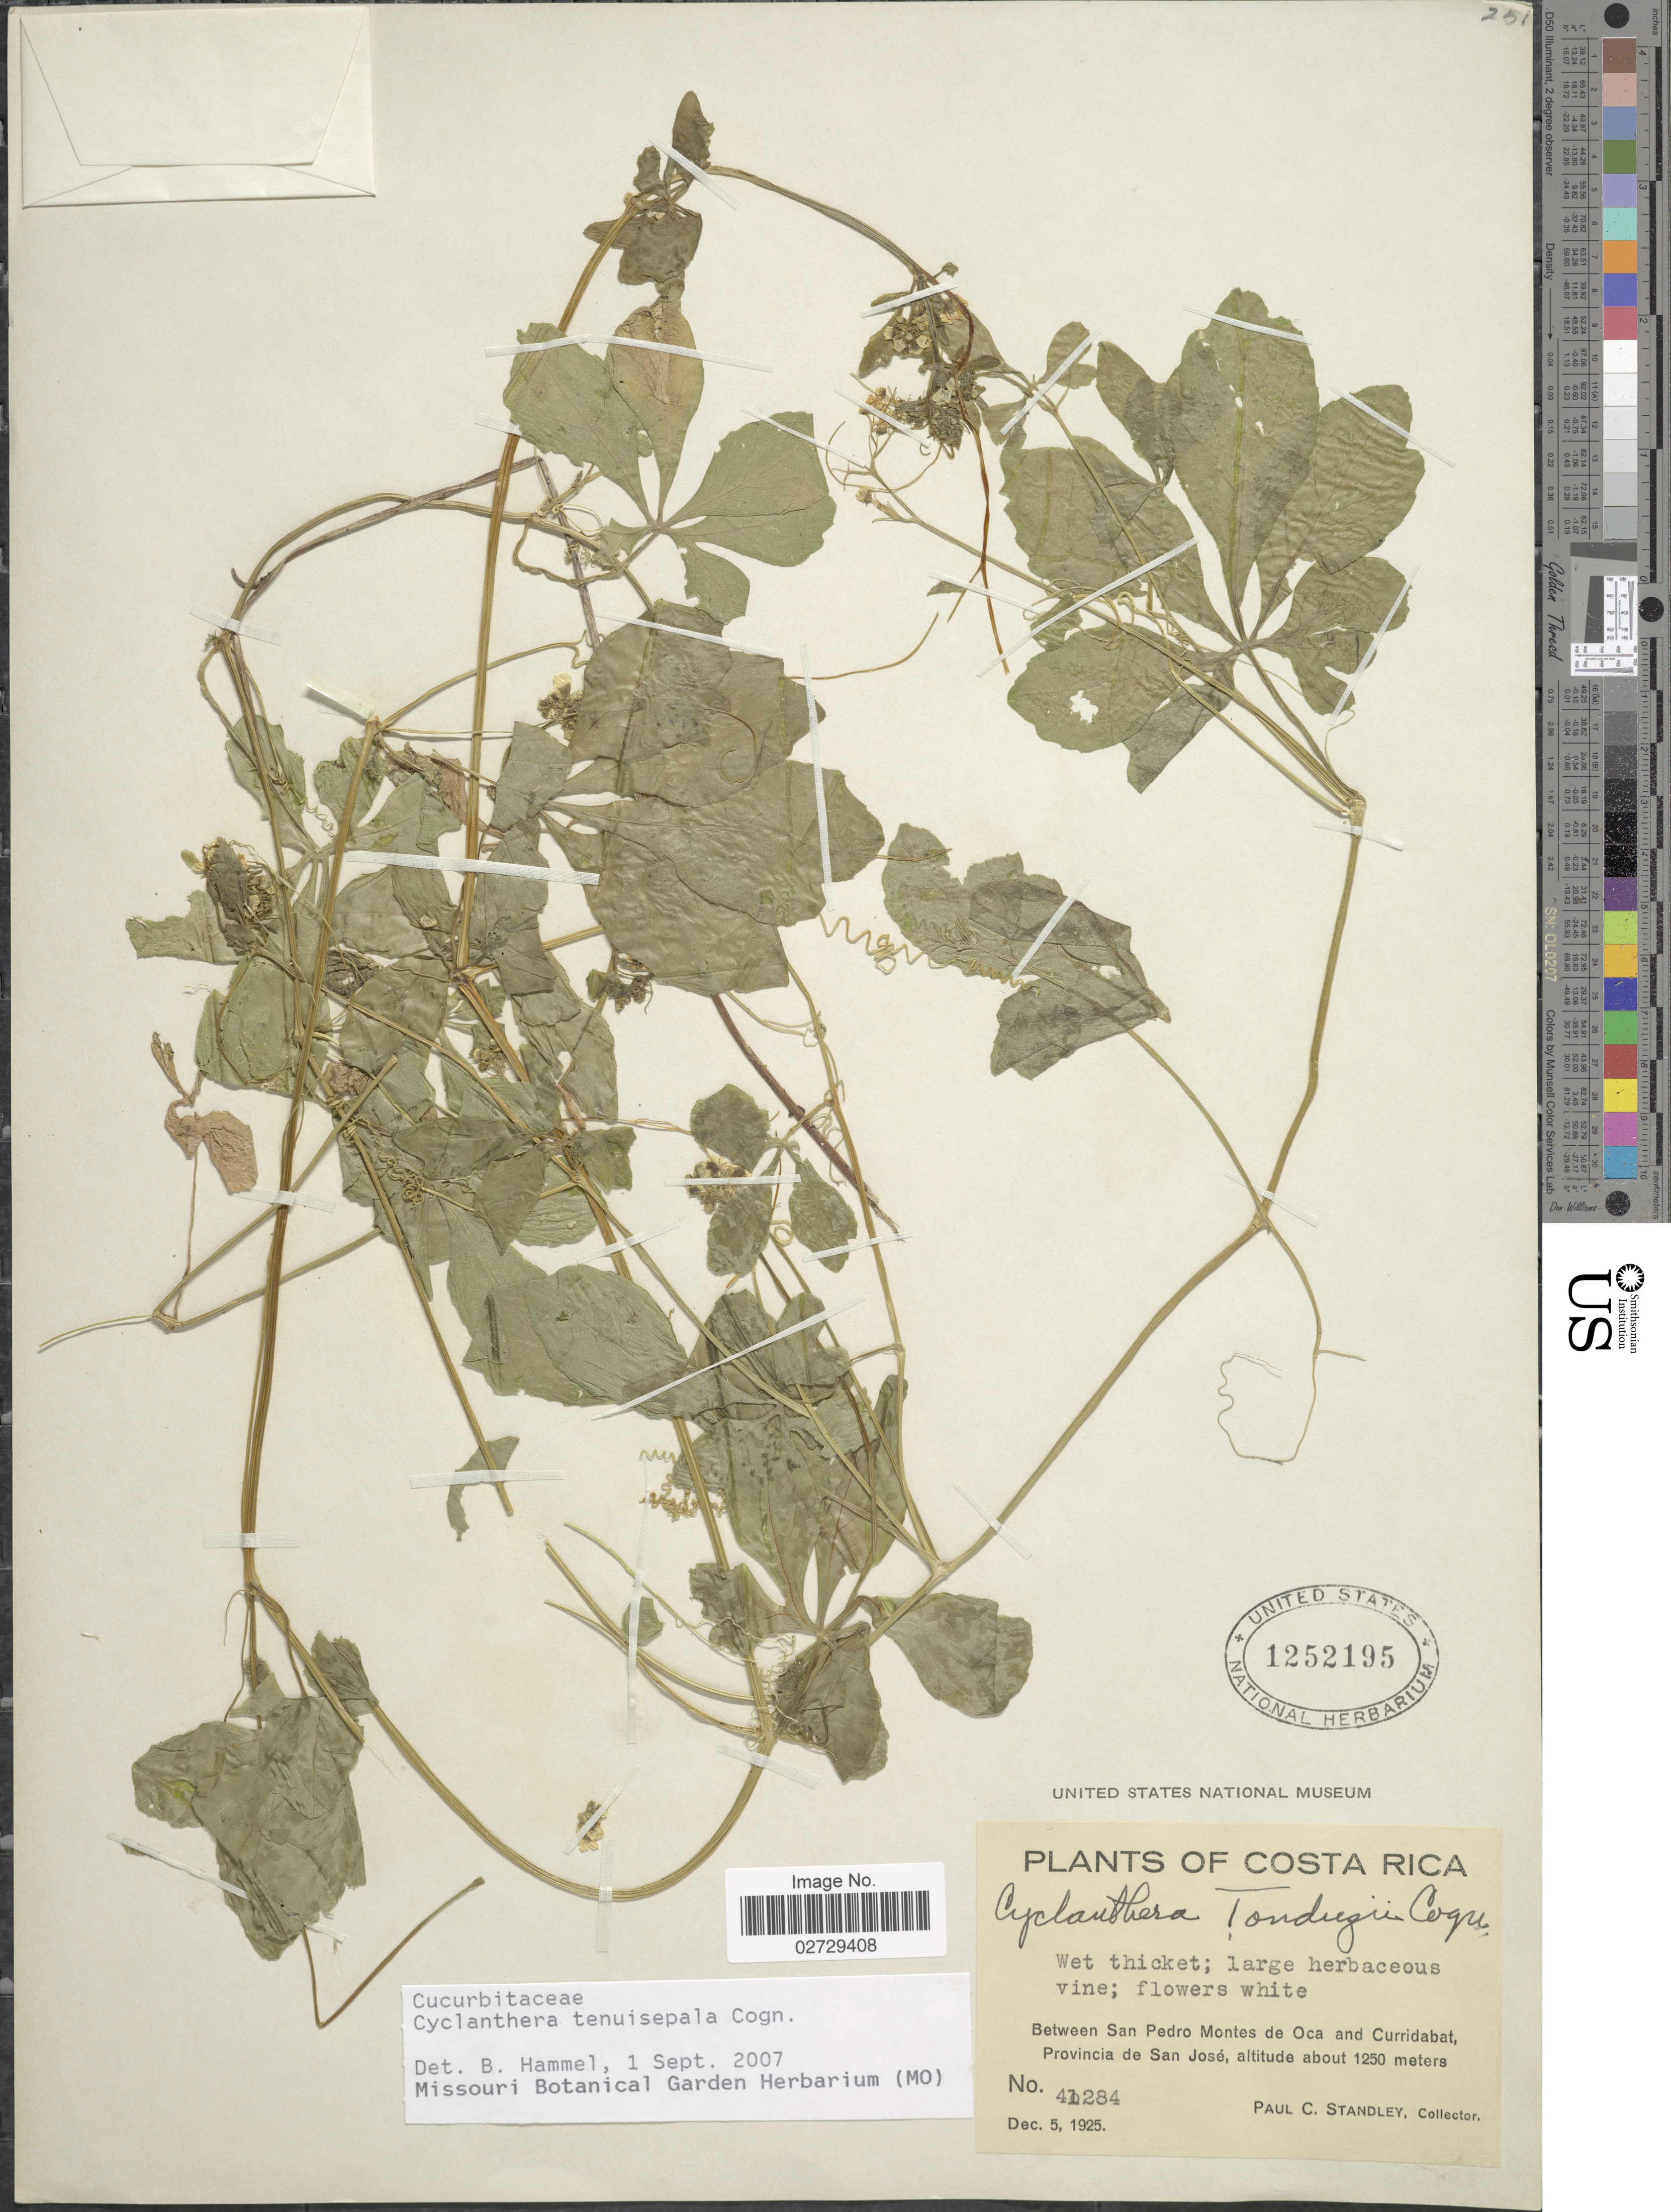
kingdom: Plantae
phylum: Tracheophyta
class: Magnoliopsida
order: Cucurbitales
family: Cucurbitaceae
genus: Cyclanthera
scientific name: Cyclanthera tenuisepala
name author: Cogn.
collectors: P. C. Standley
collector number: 41284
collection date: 1925-12-05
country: Costa Rica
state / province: San José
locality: Between San Pedro Montes de Oca and Curridabat.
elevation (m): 1250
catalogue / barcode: US 1252195